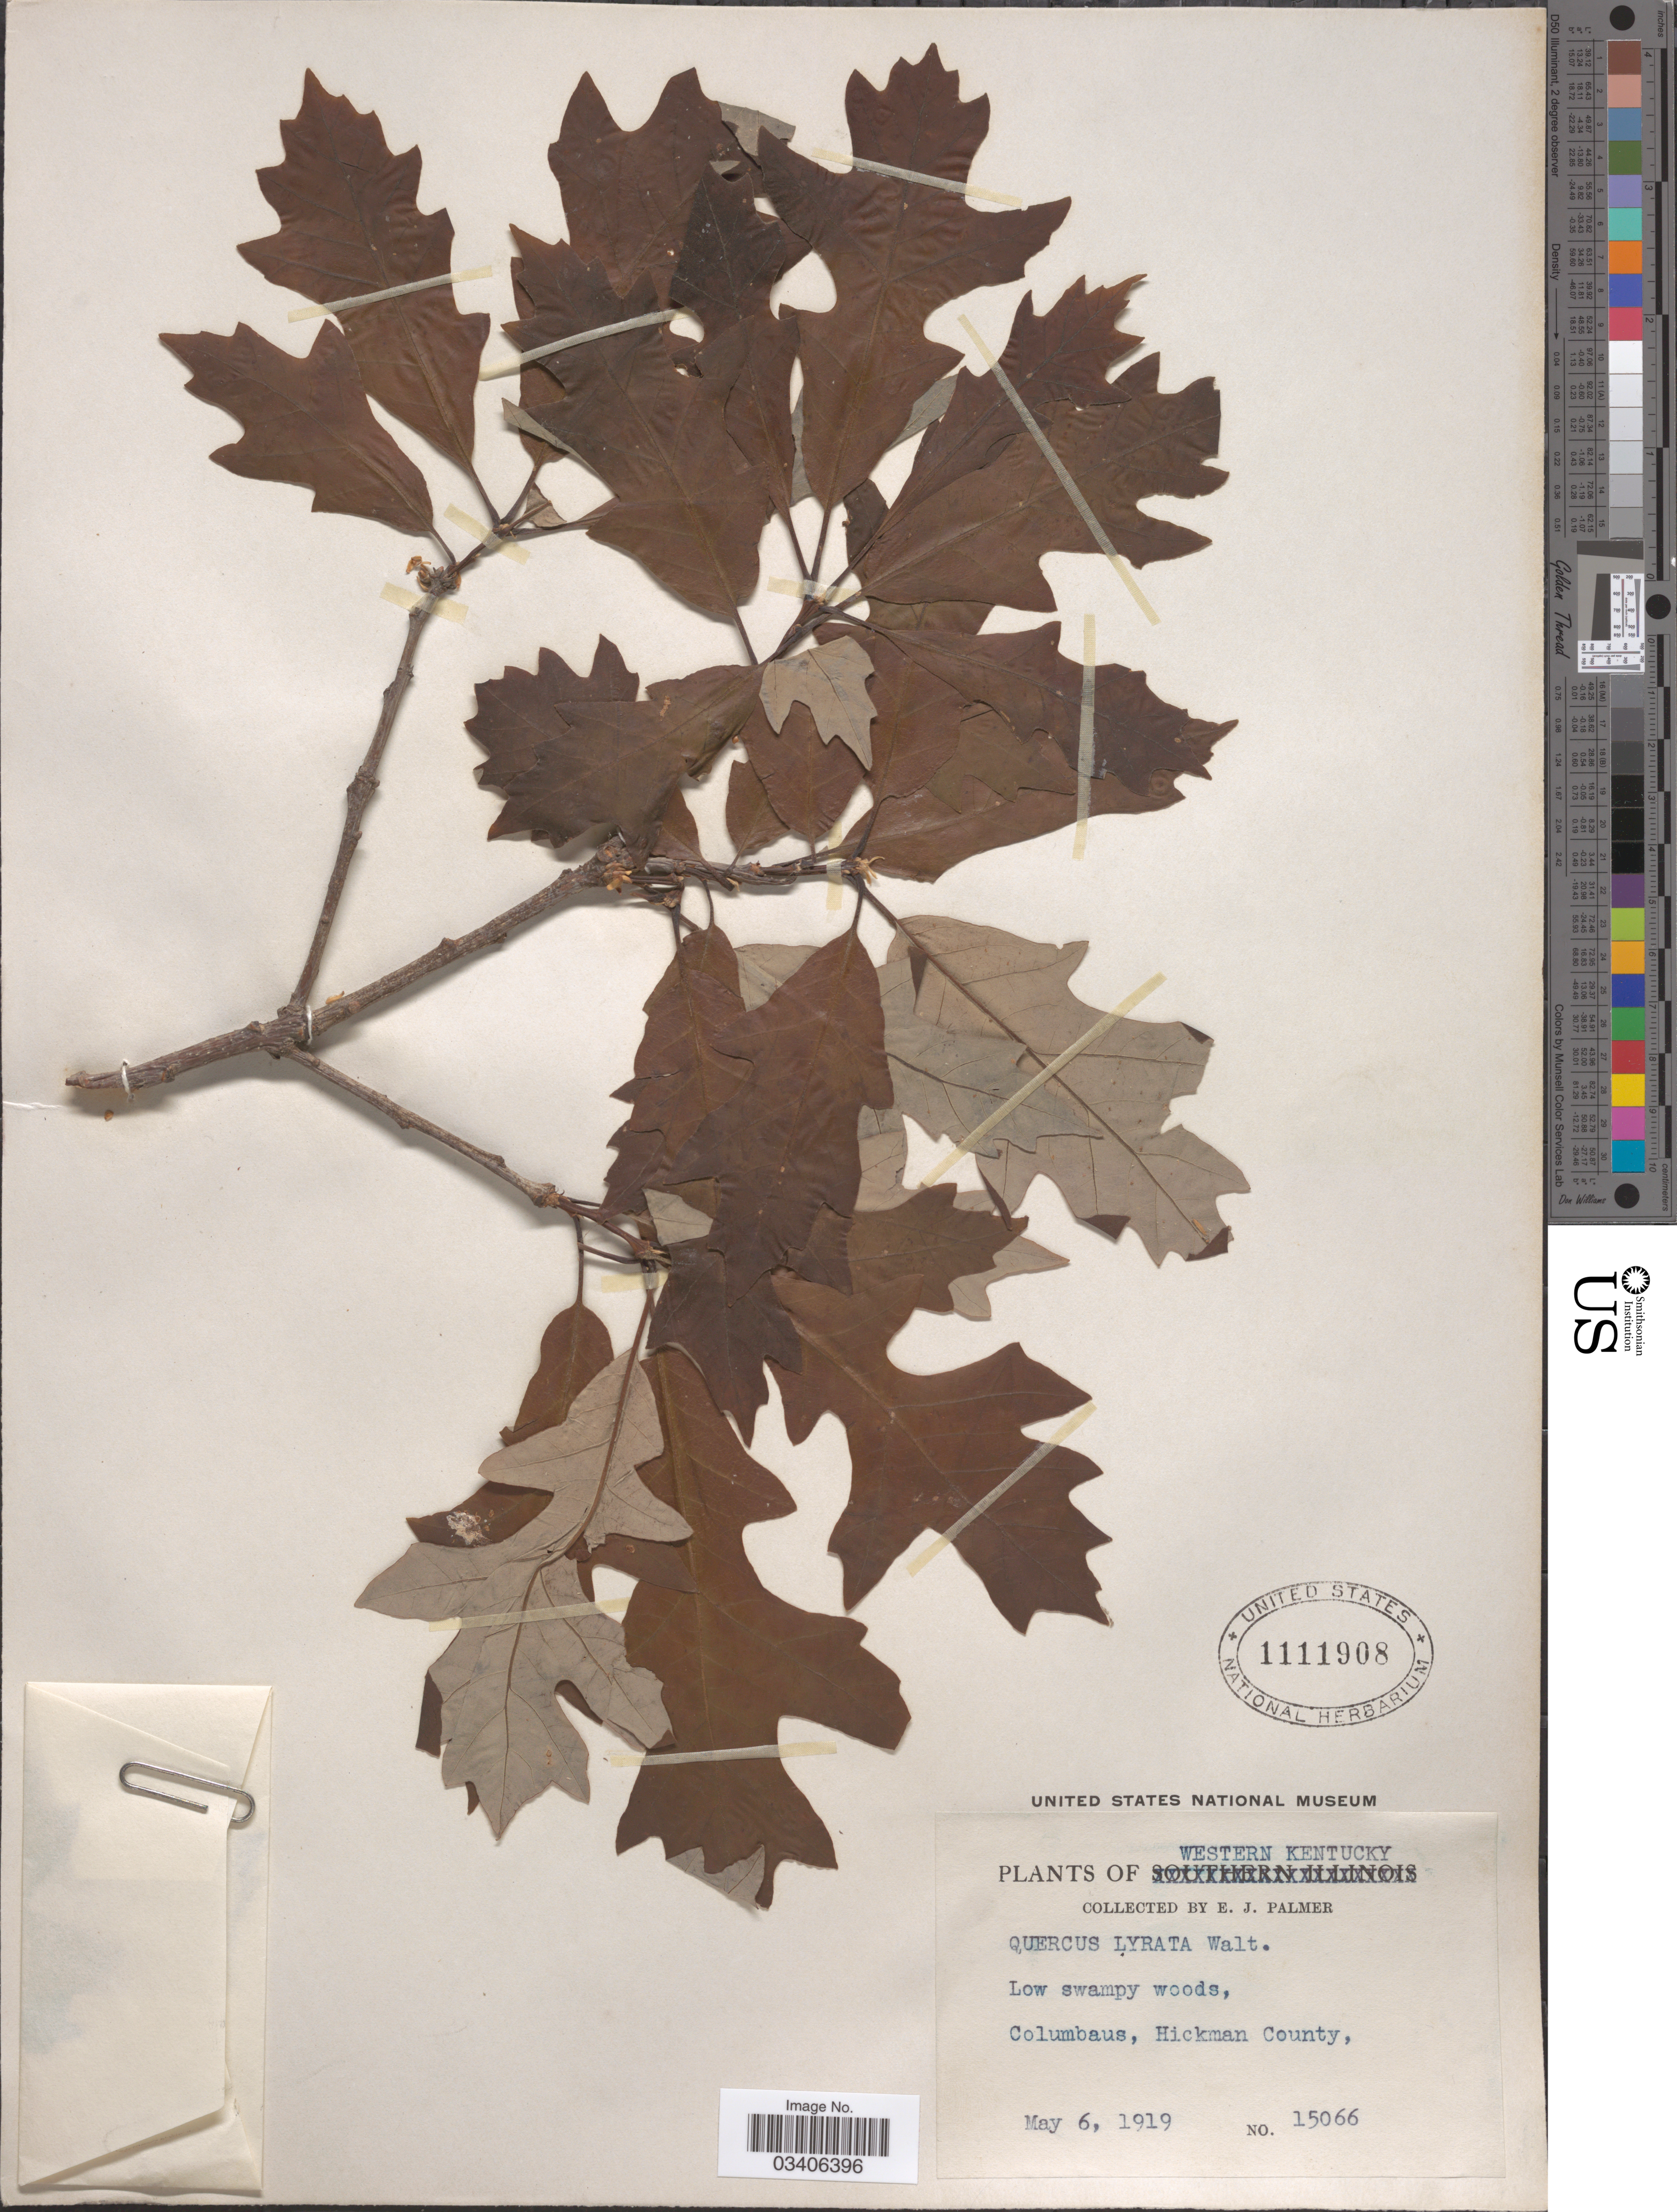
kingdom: Plantae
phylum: Tracheophyta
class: Magnoliopsida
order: Fagales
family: Fagaceae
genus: Quercus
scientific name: Quercus lyrata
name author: Walter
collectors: E. J. Palmer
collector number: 15066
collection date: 1919-05-06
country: United States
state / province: Kentucky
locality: Western Kentucky. Columbaus, Hickman County.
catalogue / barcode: US 1111908